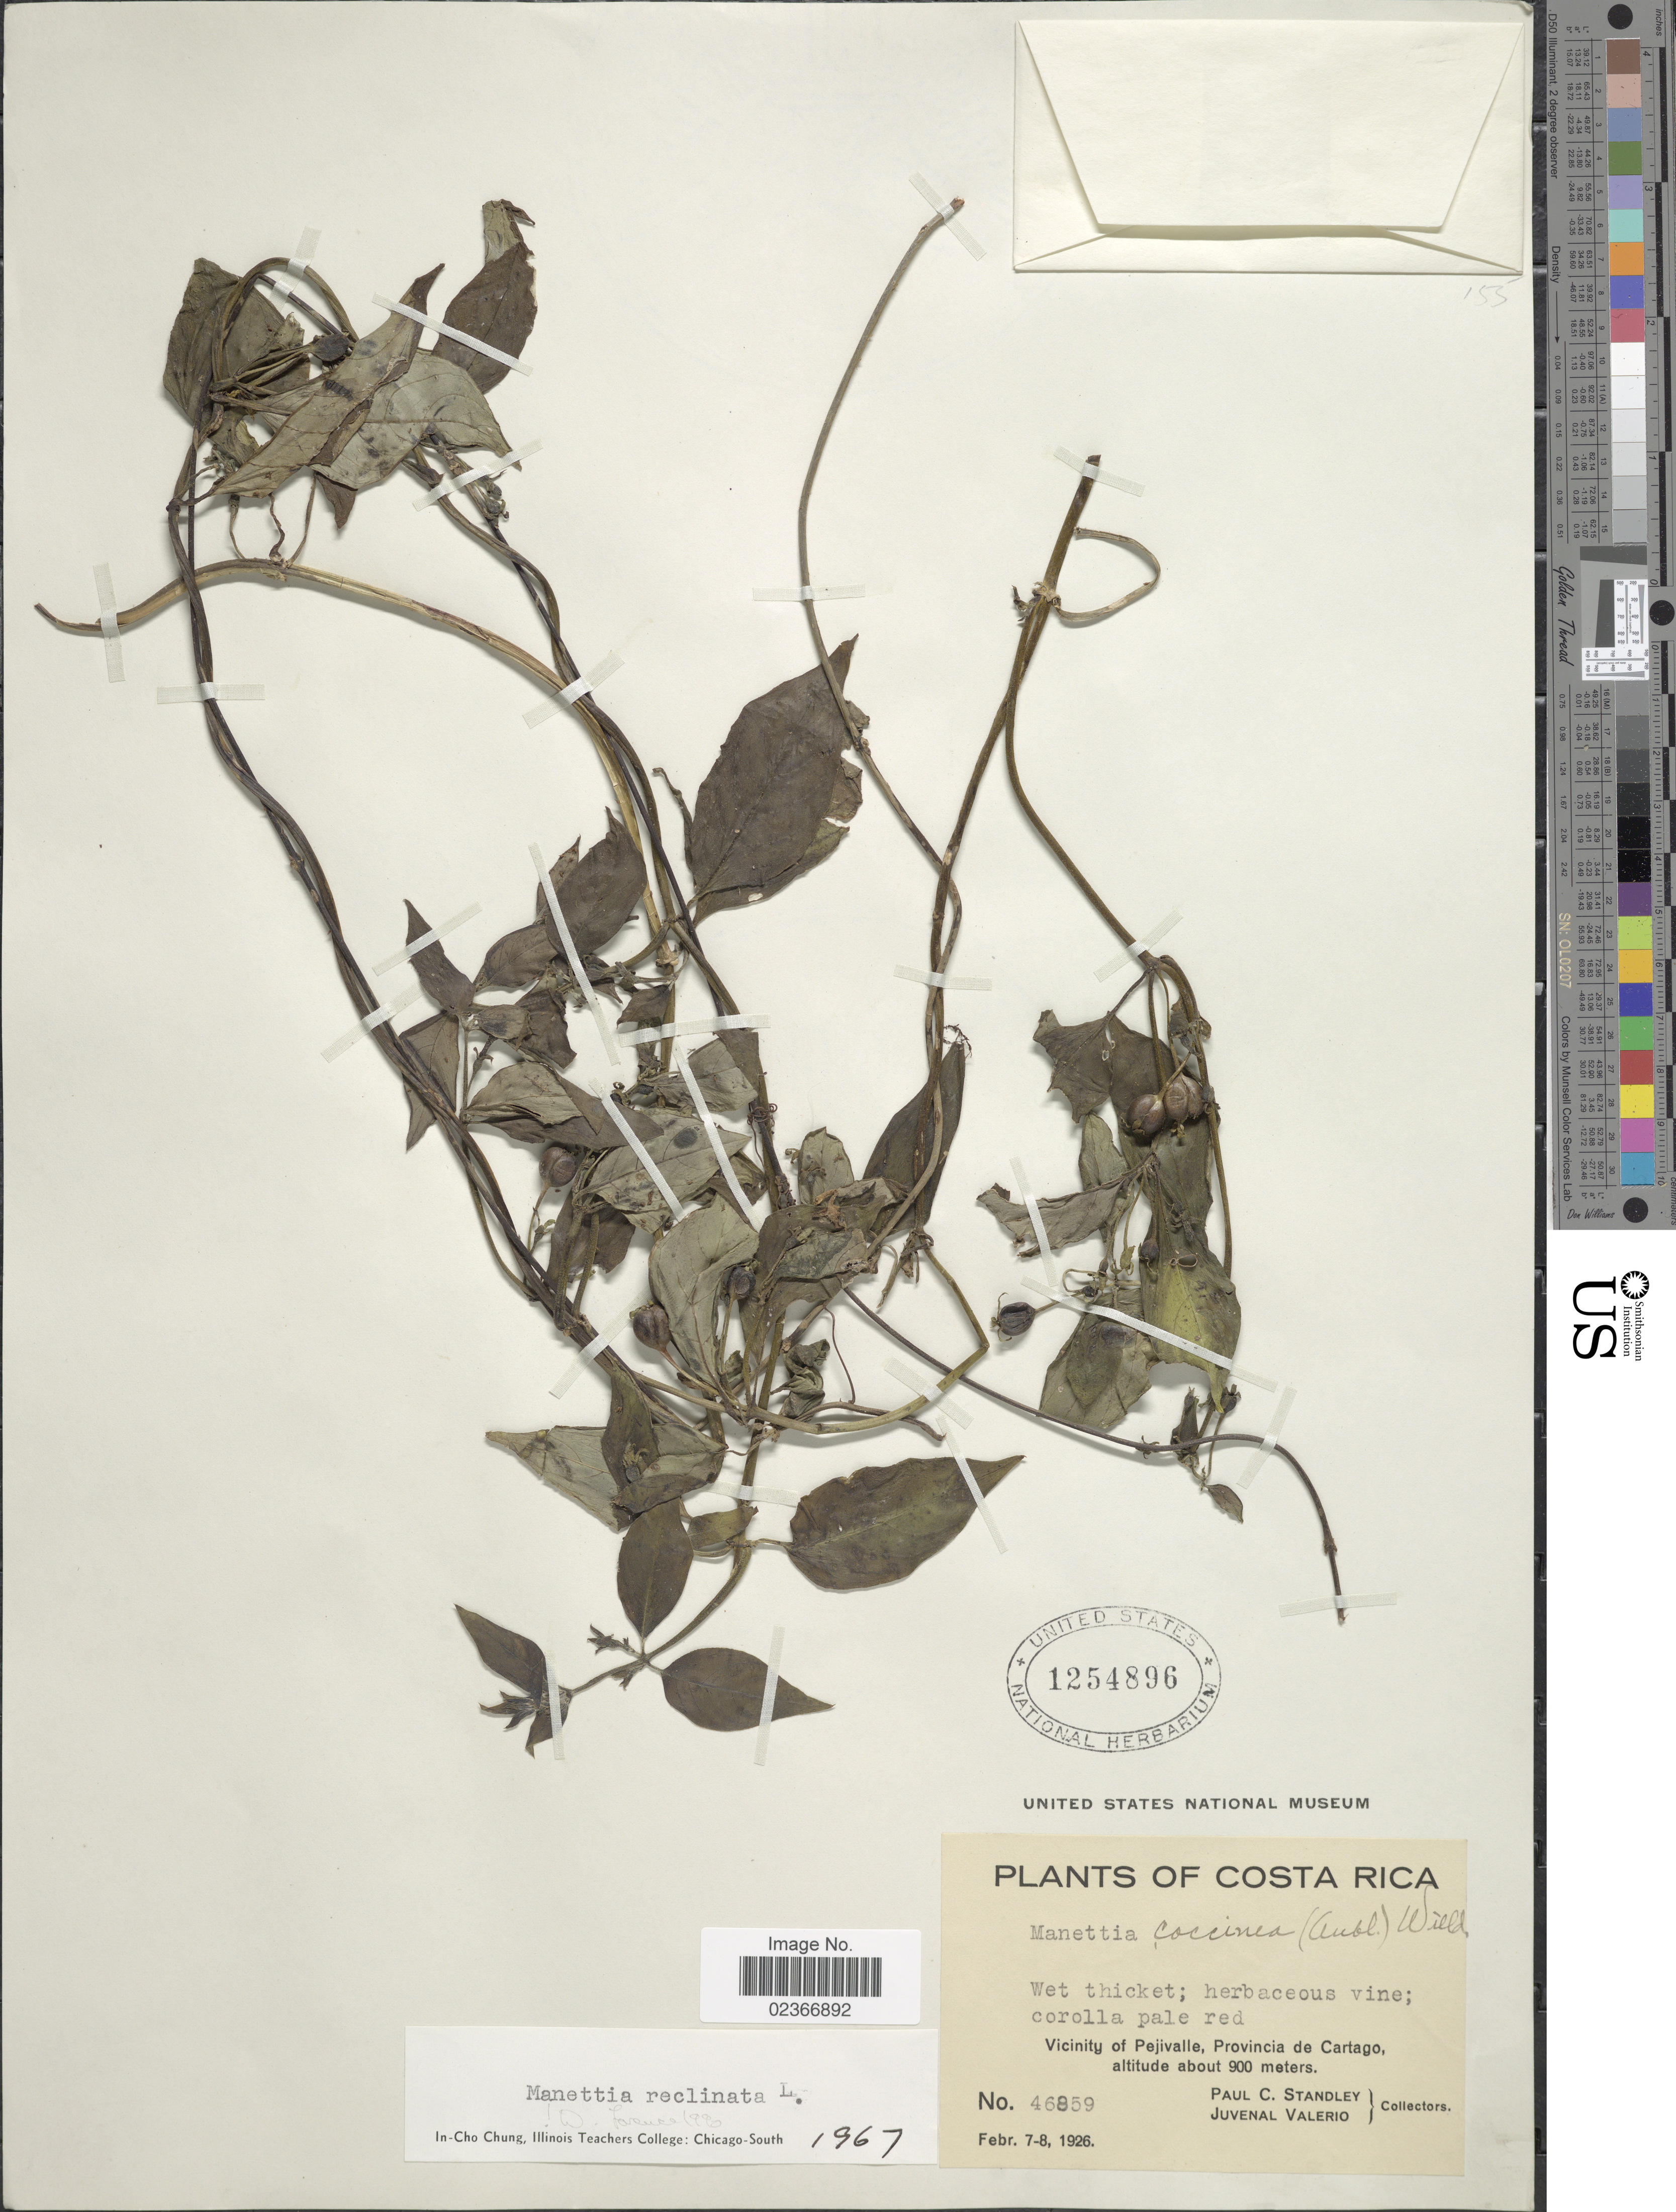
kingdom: Plantae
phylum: Tracheophyta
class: Magnoliopsida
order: Gentianales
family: Rubiaceae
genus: Manettia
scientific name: Manettia reclinata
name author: L.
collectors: P. C. Standley & J. Valerio R.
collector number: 46859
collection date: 1926-02-07/1926-02-08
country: Costa Rica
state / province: Cartago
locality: Vicinity of Pejivalle, Provincia de Cartago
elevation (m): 900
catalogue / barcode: US 1254896